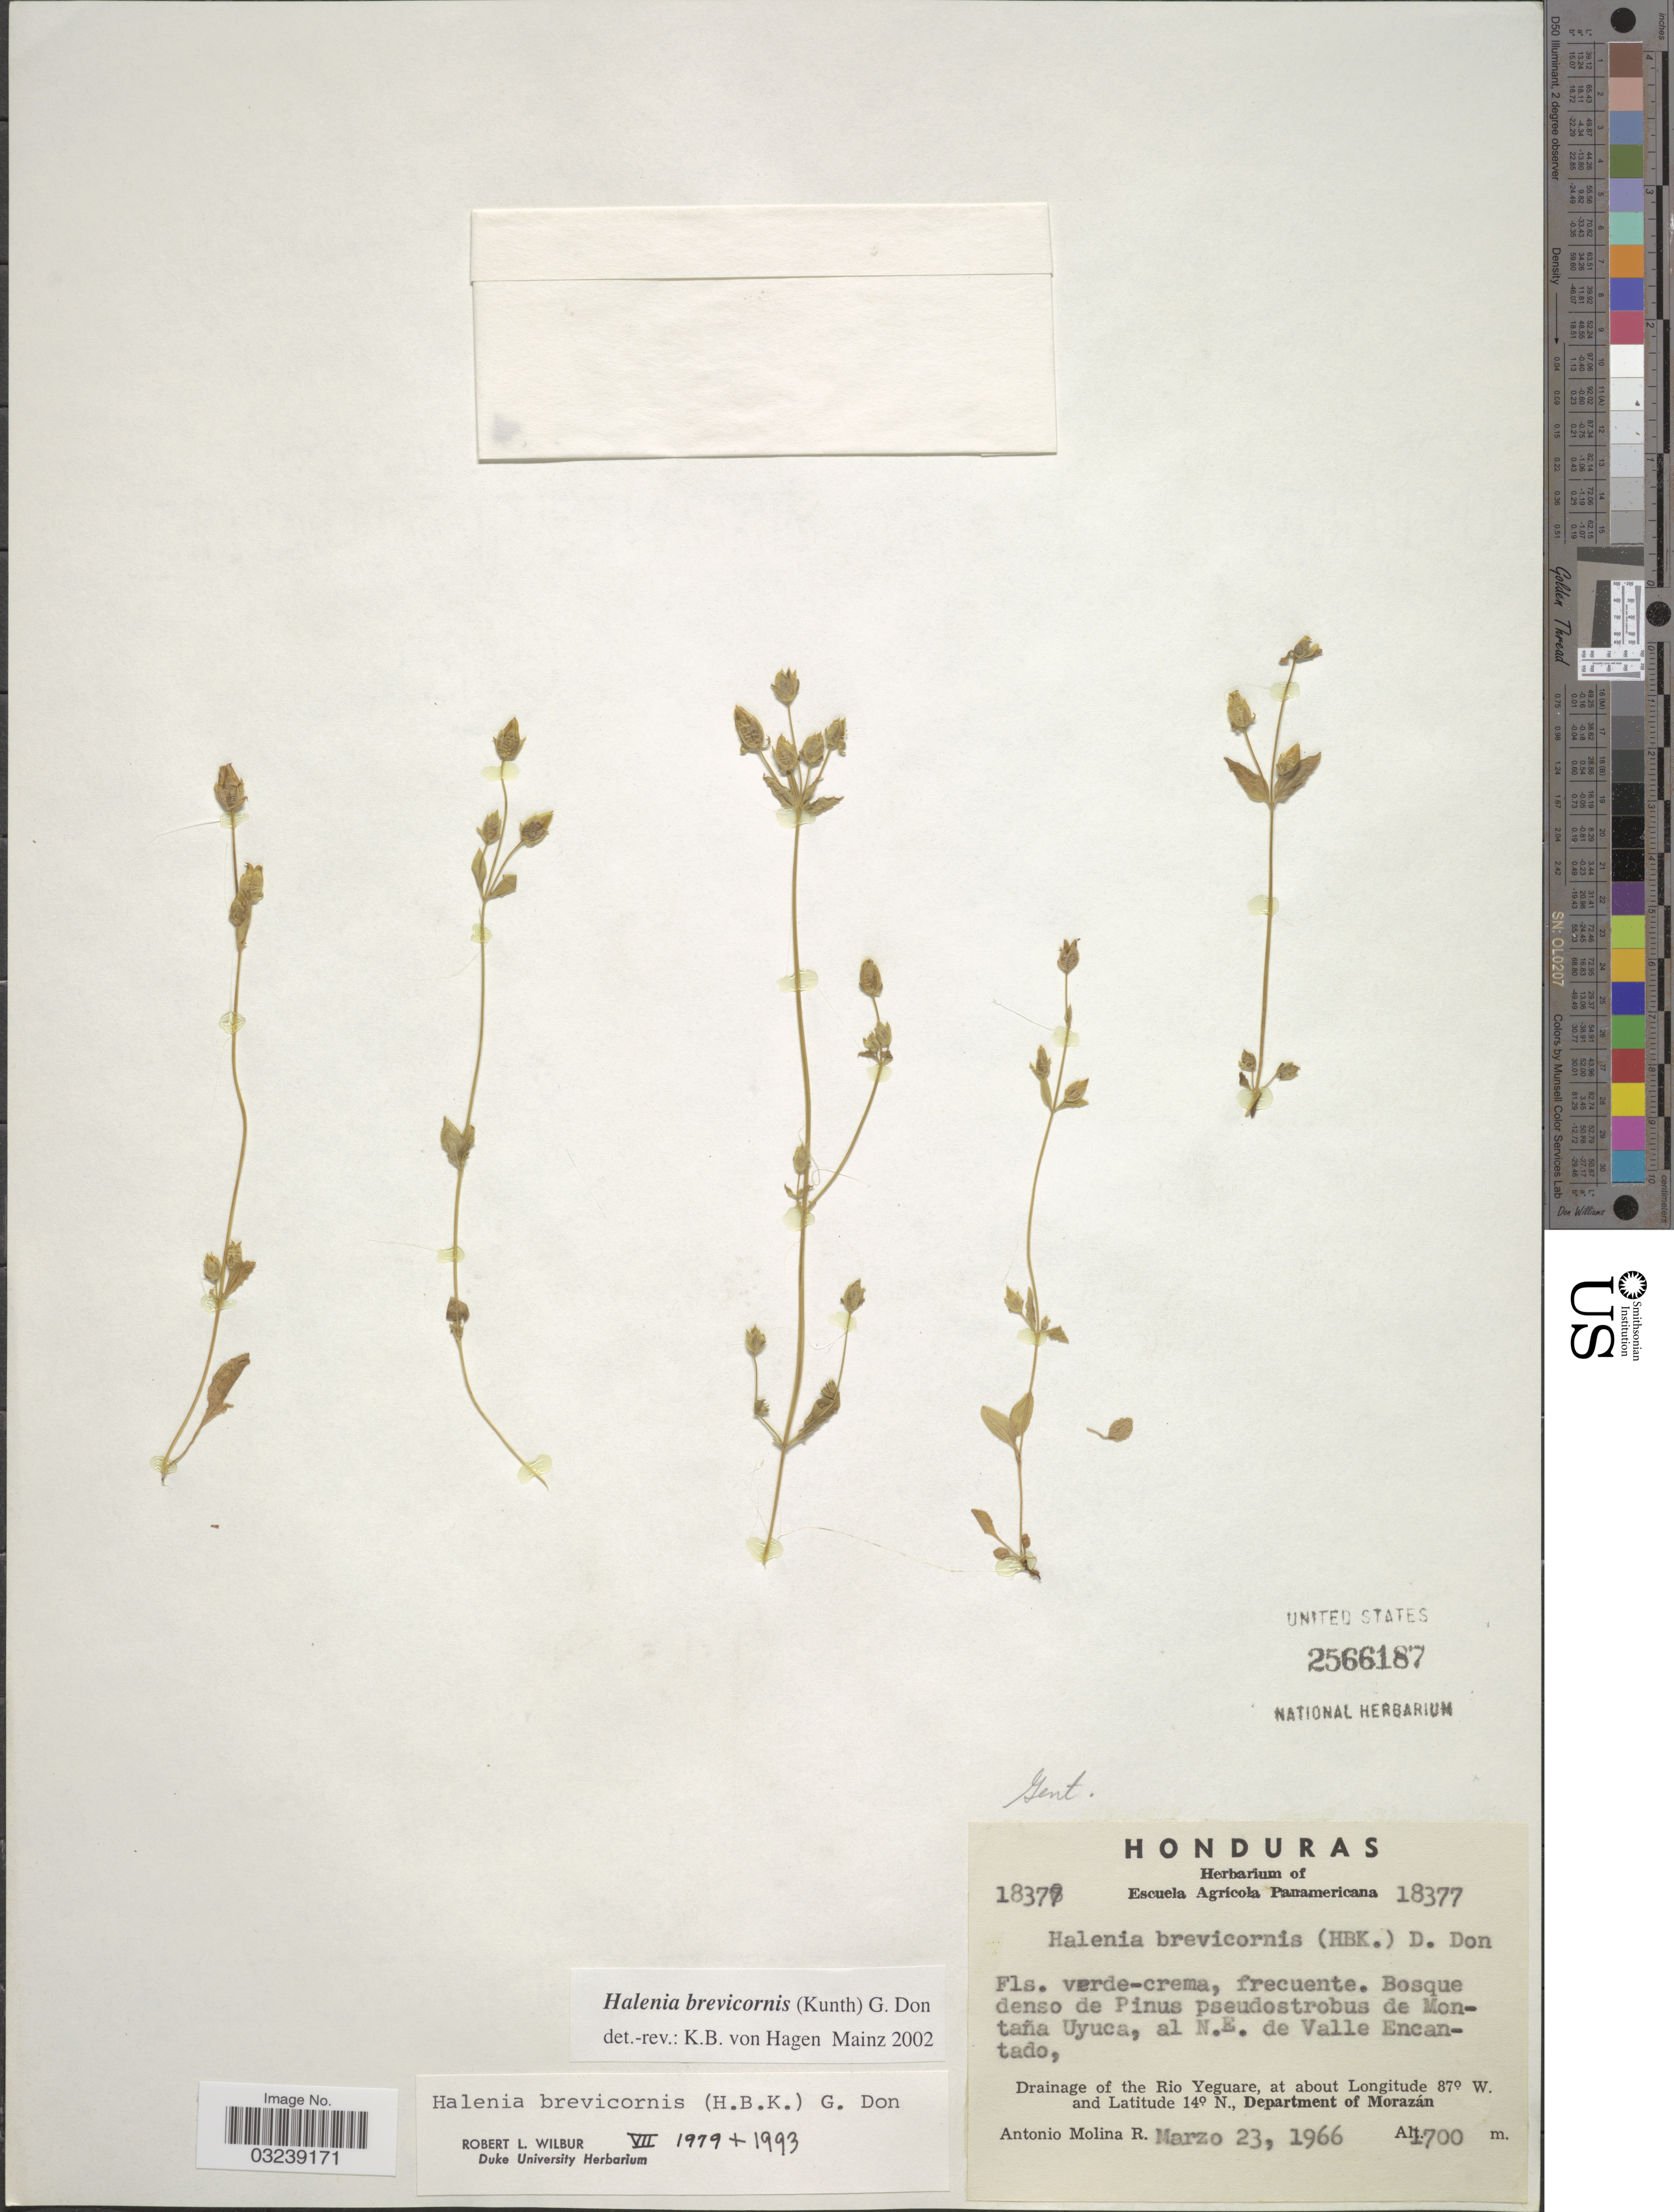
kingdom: Plantae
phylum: Tracheophyta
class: Magnoliopsida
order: Gentianales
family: Gentianaceae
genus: Halenia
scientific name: Halenia brevicornis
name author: (Kunth) G. Don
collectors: A. Molina R.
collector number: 18377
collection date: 1966-03-23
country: Honduras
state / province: Fco. Morazán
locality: Bosque denso de Pinus pseudostrobus de Montaña Uyuca, al N.E. de Valle Encantado, Drainage of the Rio Yeguare, Department of Morazán.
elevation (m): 1700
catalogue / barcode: US 2566187